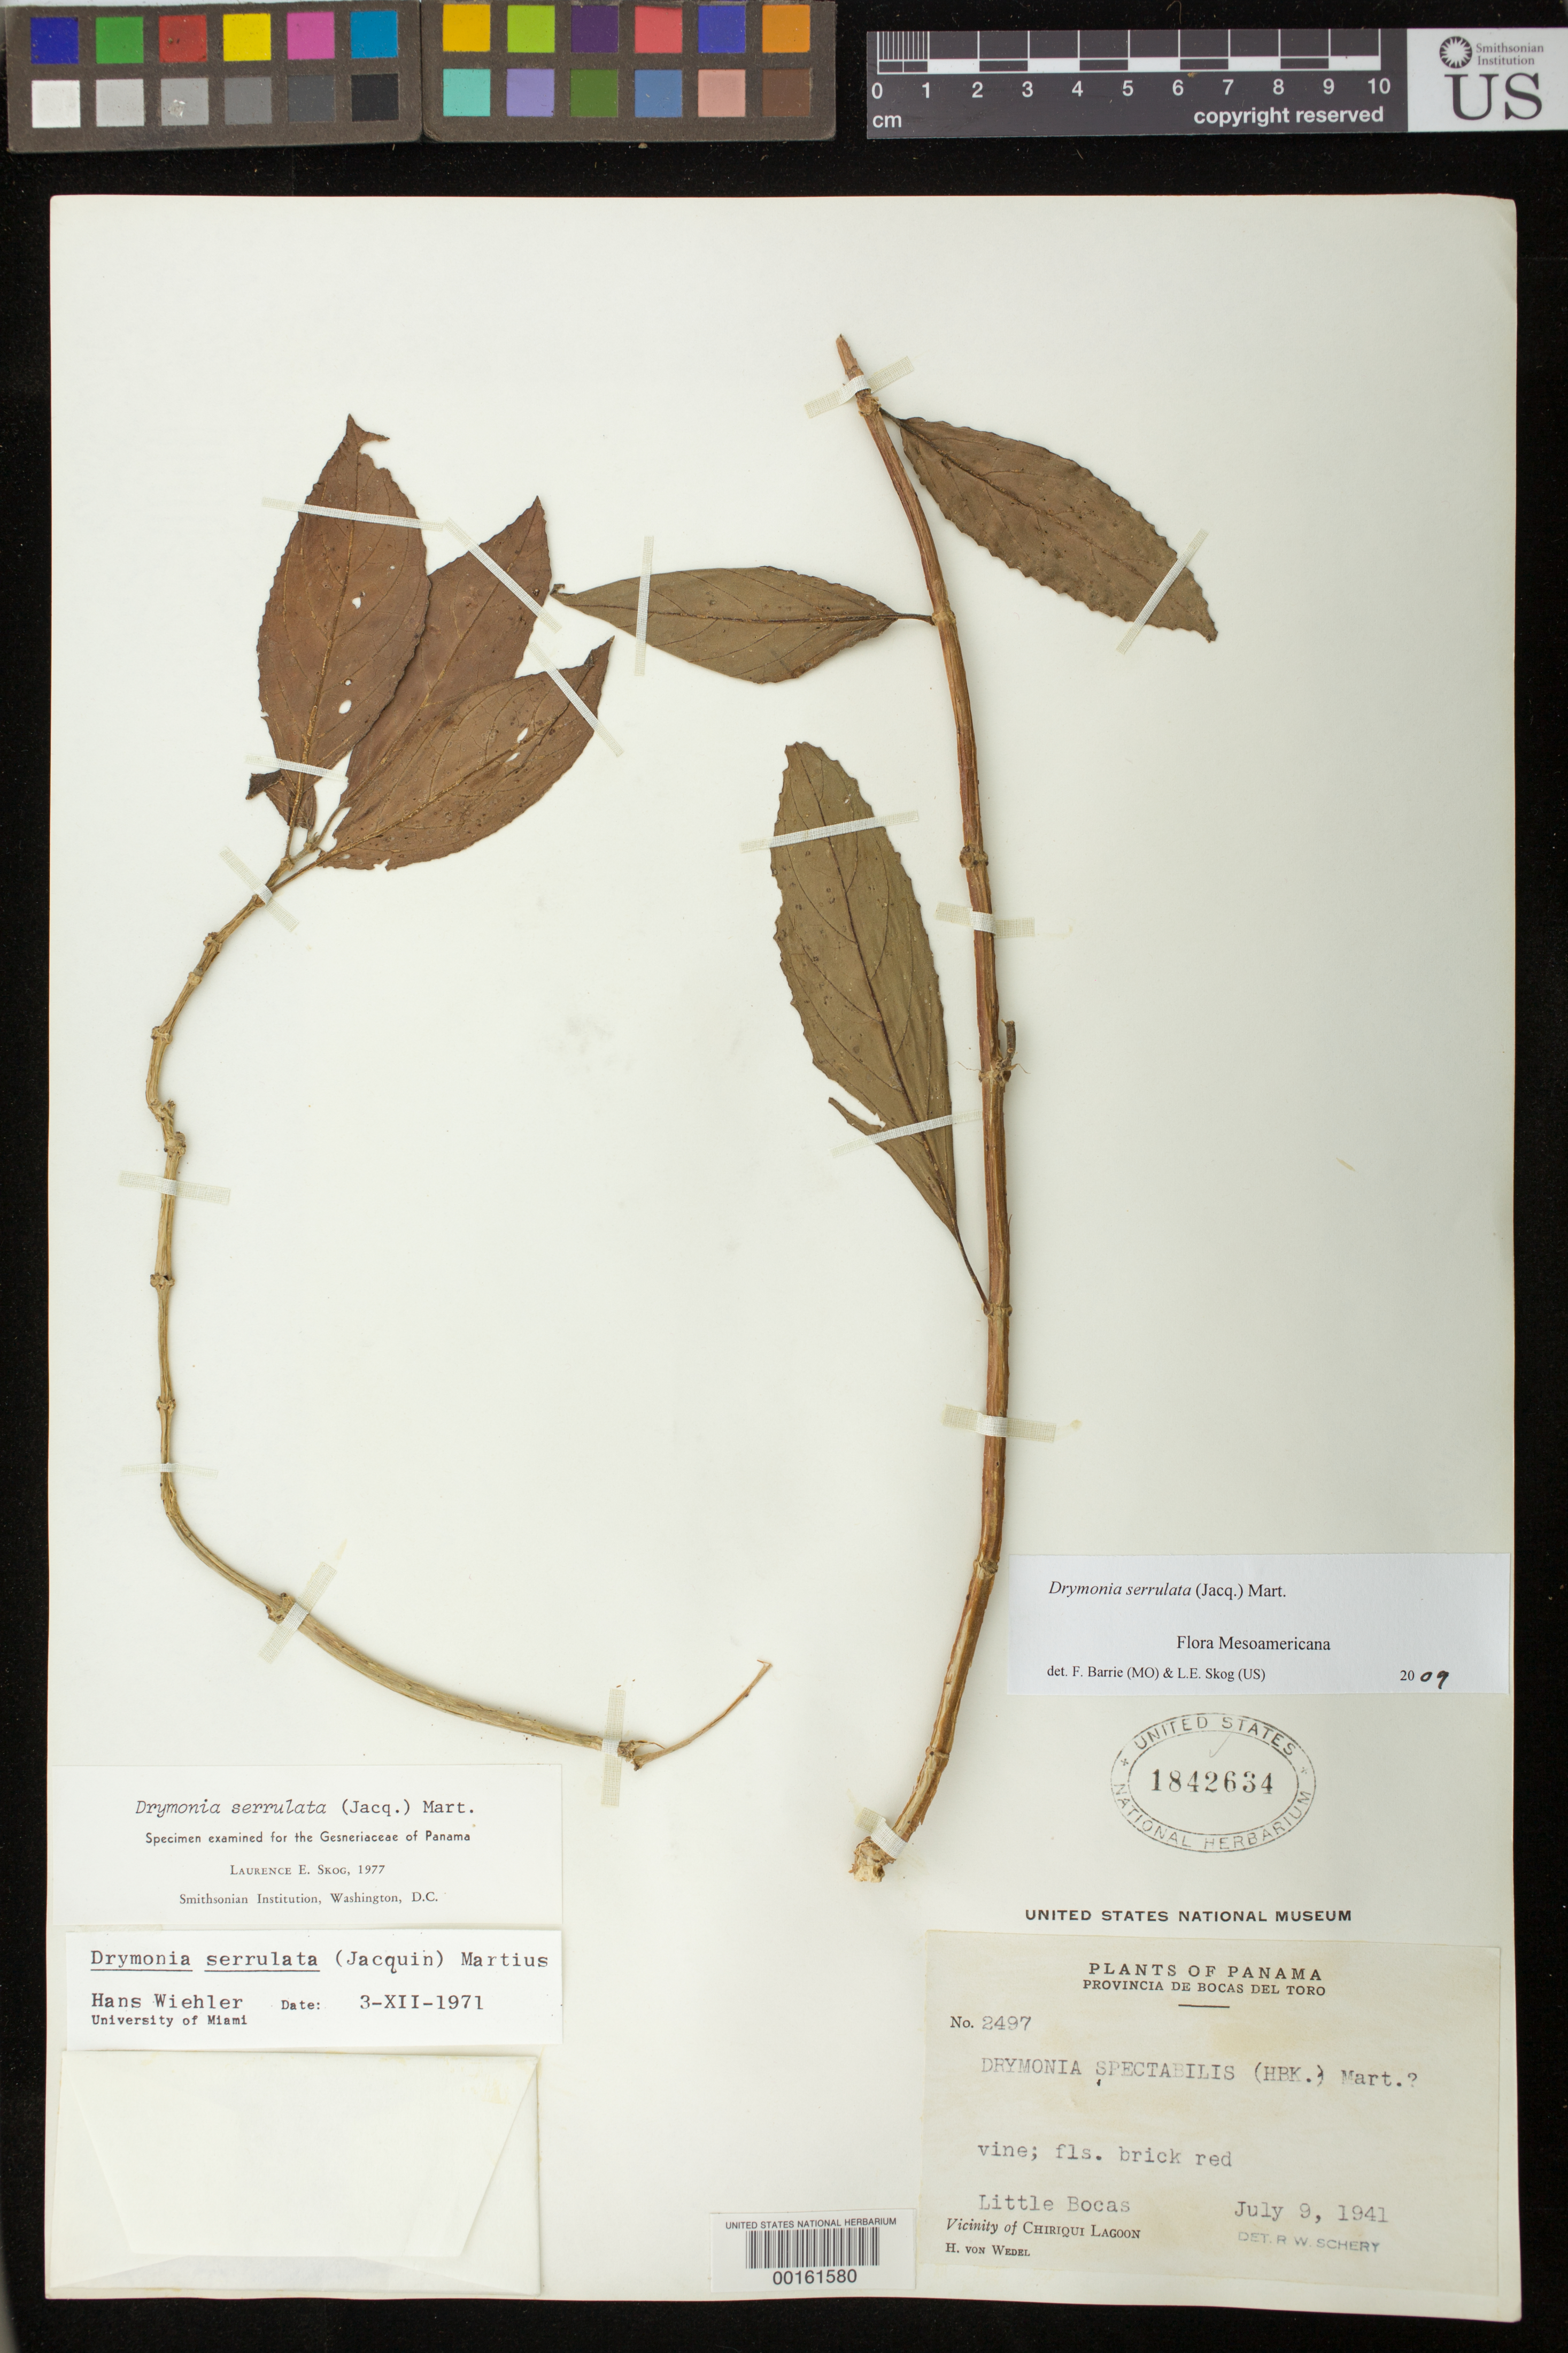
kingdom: Plantae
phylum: Tracheophyta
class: Magnoliopsida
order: Lamiales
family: Gesneriaceae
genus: Drymonia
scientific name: Drymonia serrulata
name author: (Jacq.) Mart.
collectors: H. von Wedel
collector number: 2497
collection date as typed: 09 Jul 1941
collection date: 1941-07-09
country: Panama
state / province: Bocas del Toro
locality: Little Bocas, vicinity of Chiriqui Lagoon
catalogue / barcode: US 1842634